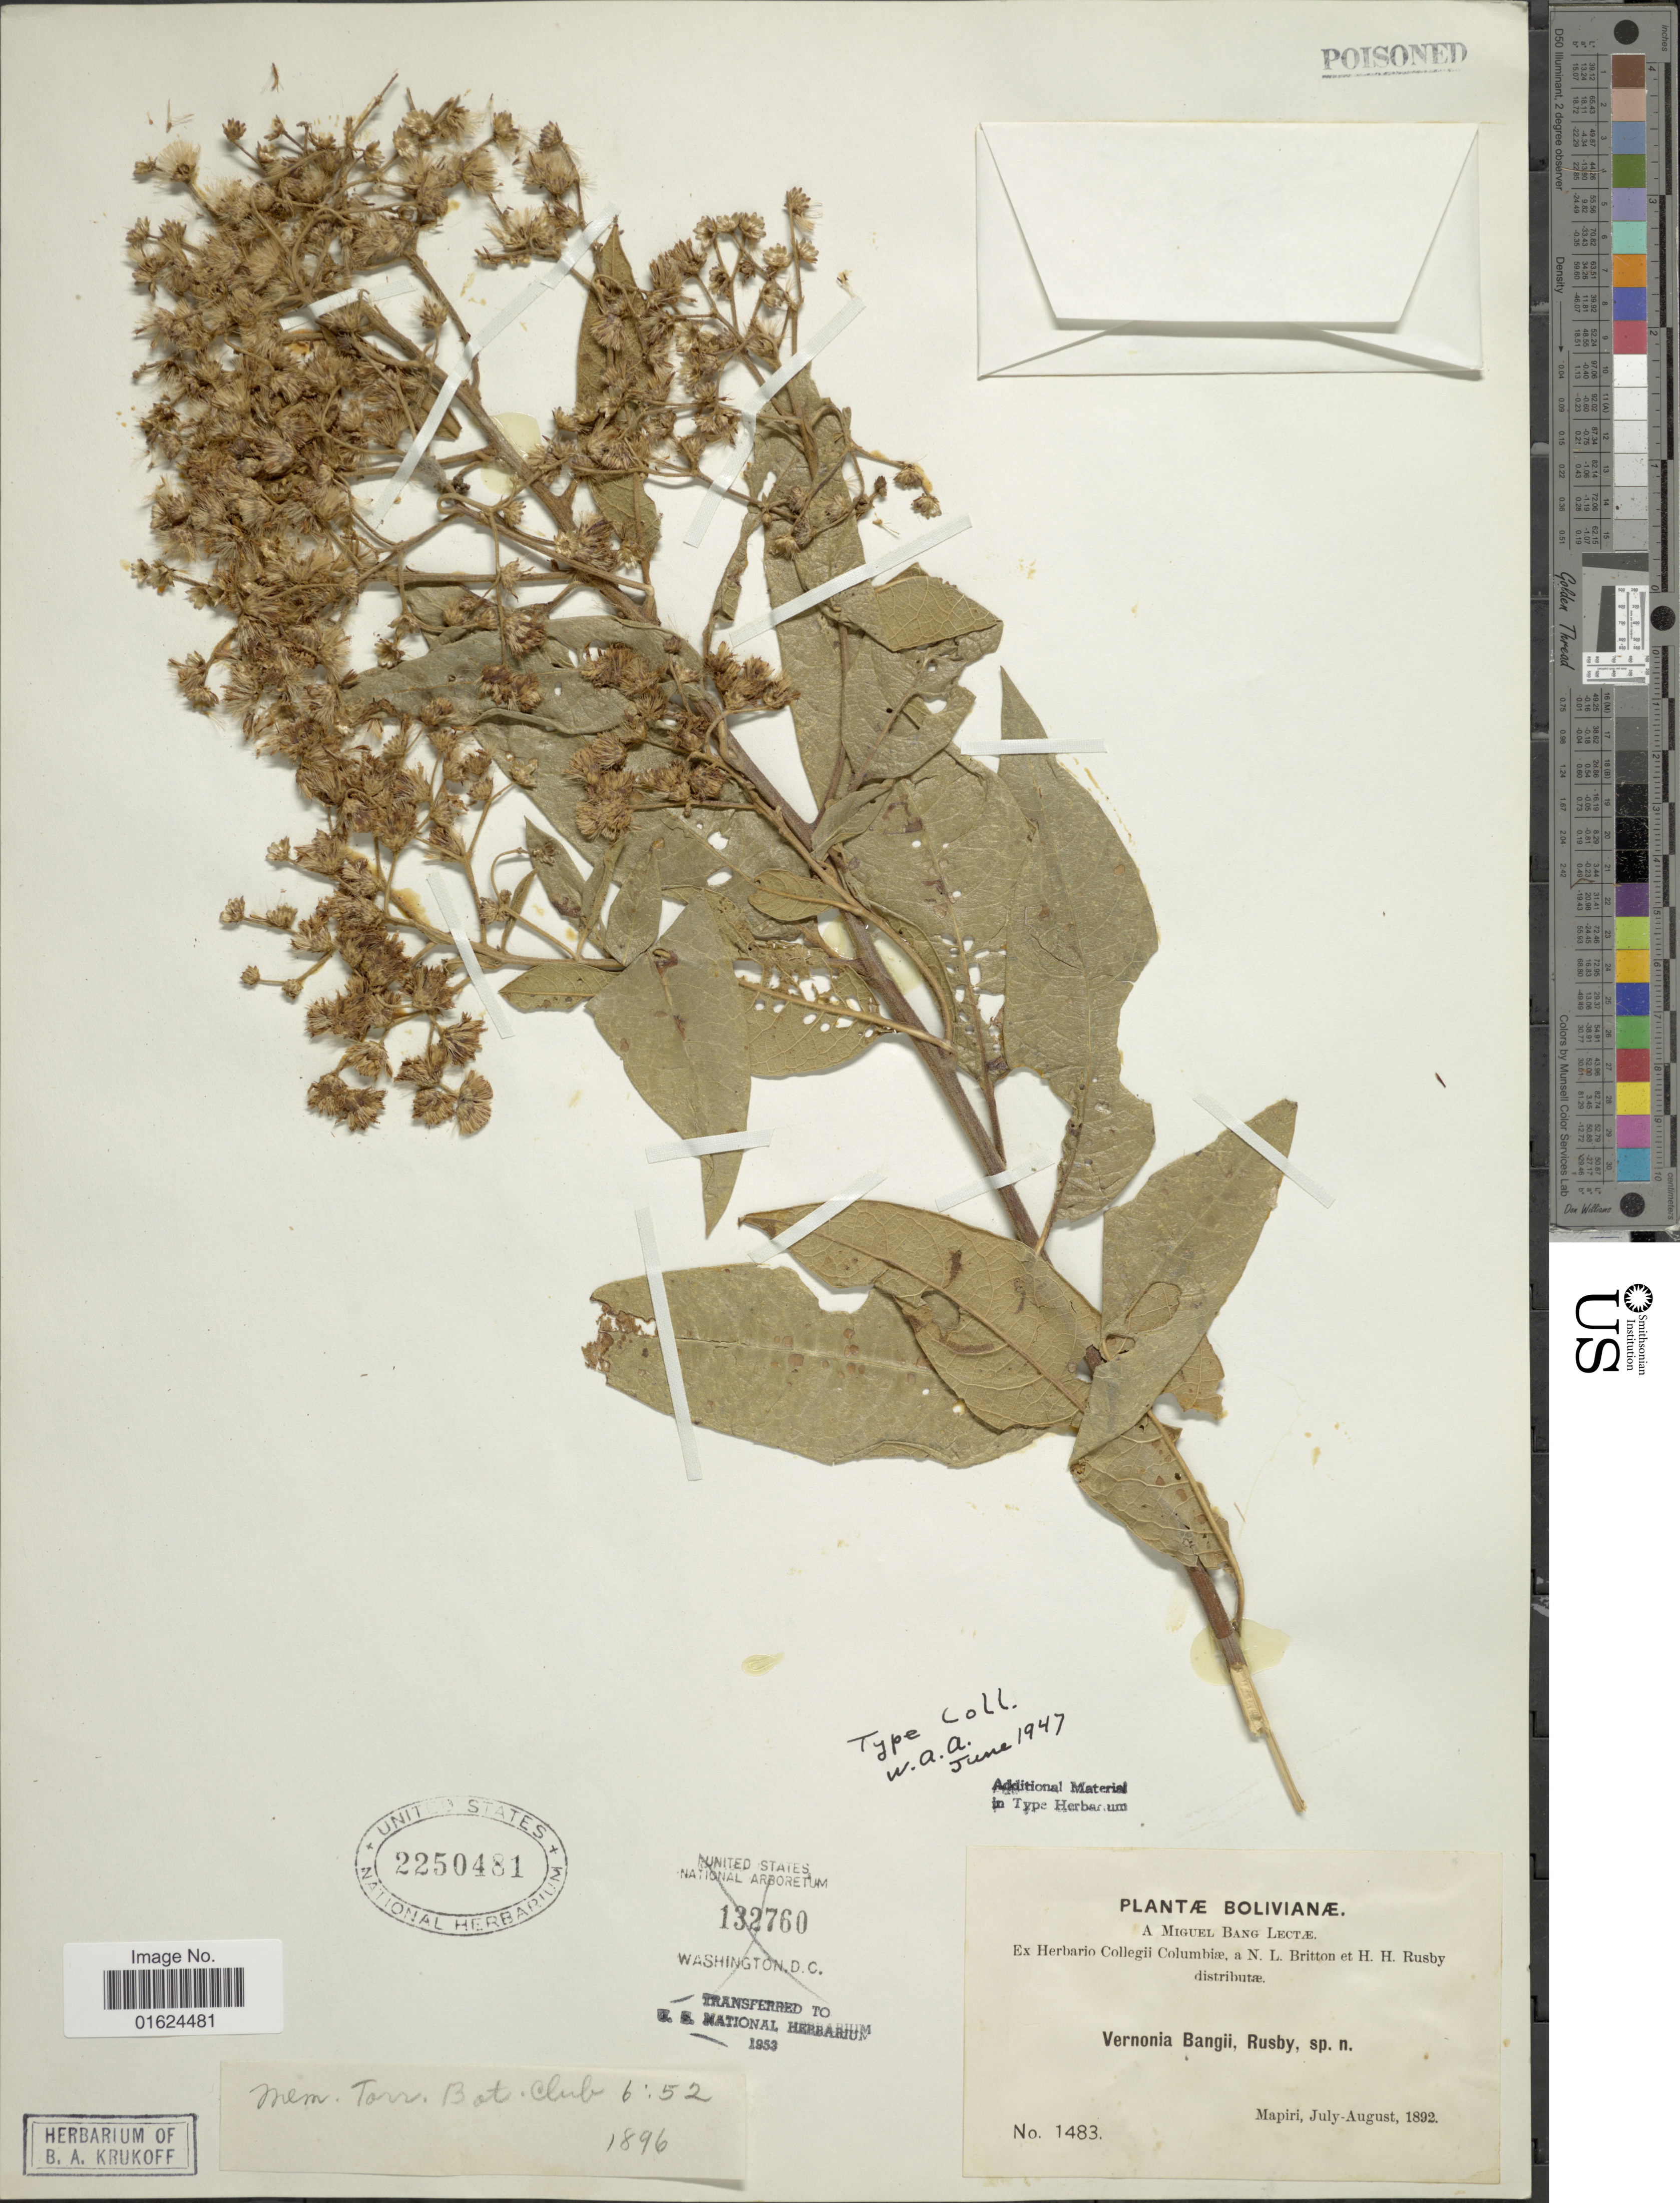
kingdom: Plantae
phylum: Tracheophyta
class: Magnoliopsida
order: Asterales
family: Asteraceae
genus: Vernonanthura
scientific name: Vernonanthura patens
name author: (Kunth) H. Rob.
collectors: M. Bang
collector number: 1483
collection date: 1892-07/1892-08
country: Bolivia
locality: Mapiri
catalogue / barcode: US 22501481